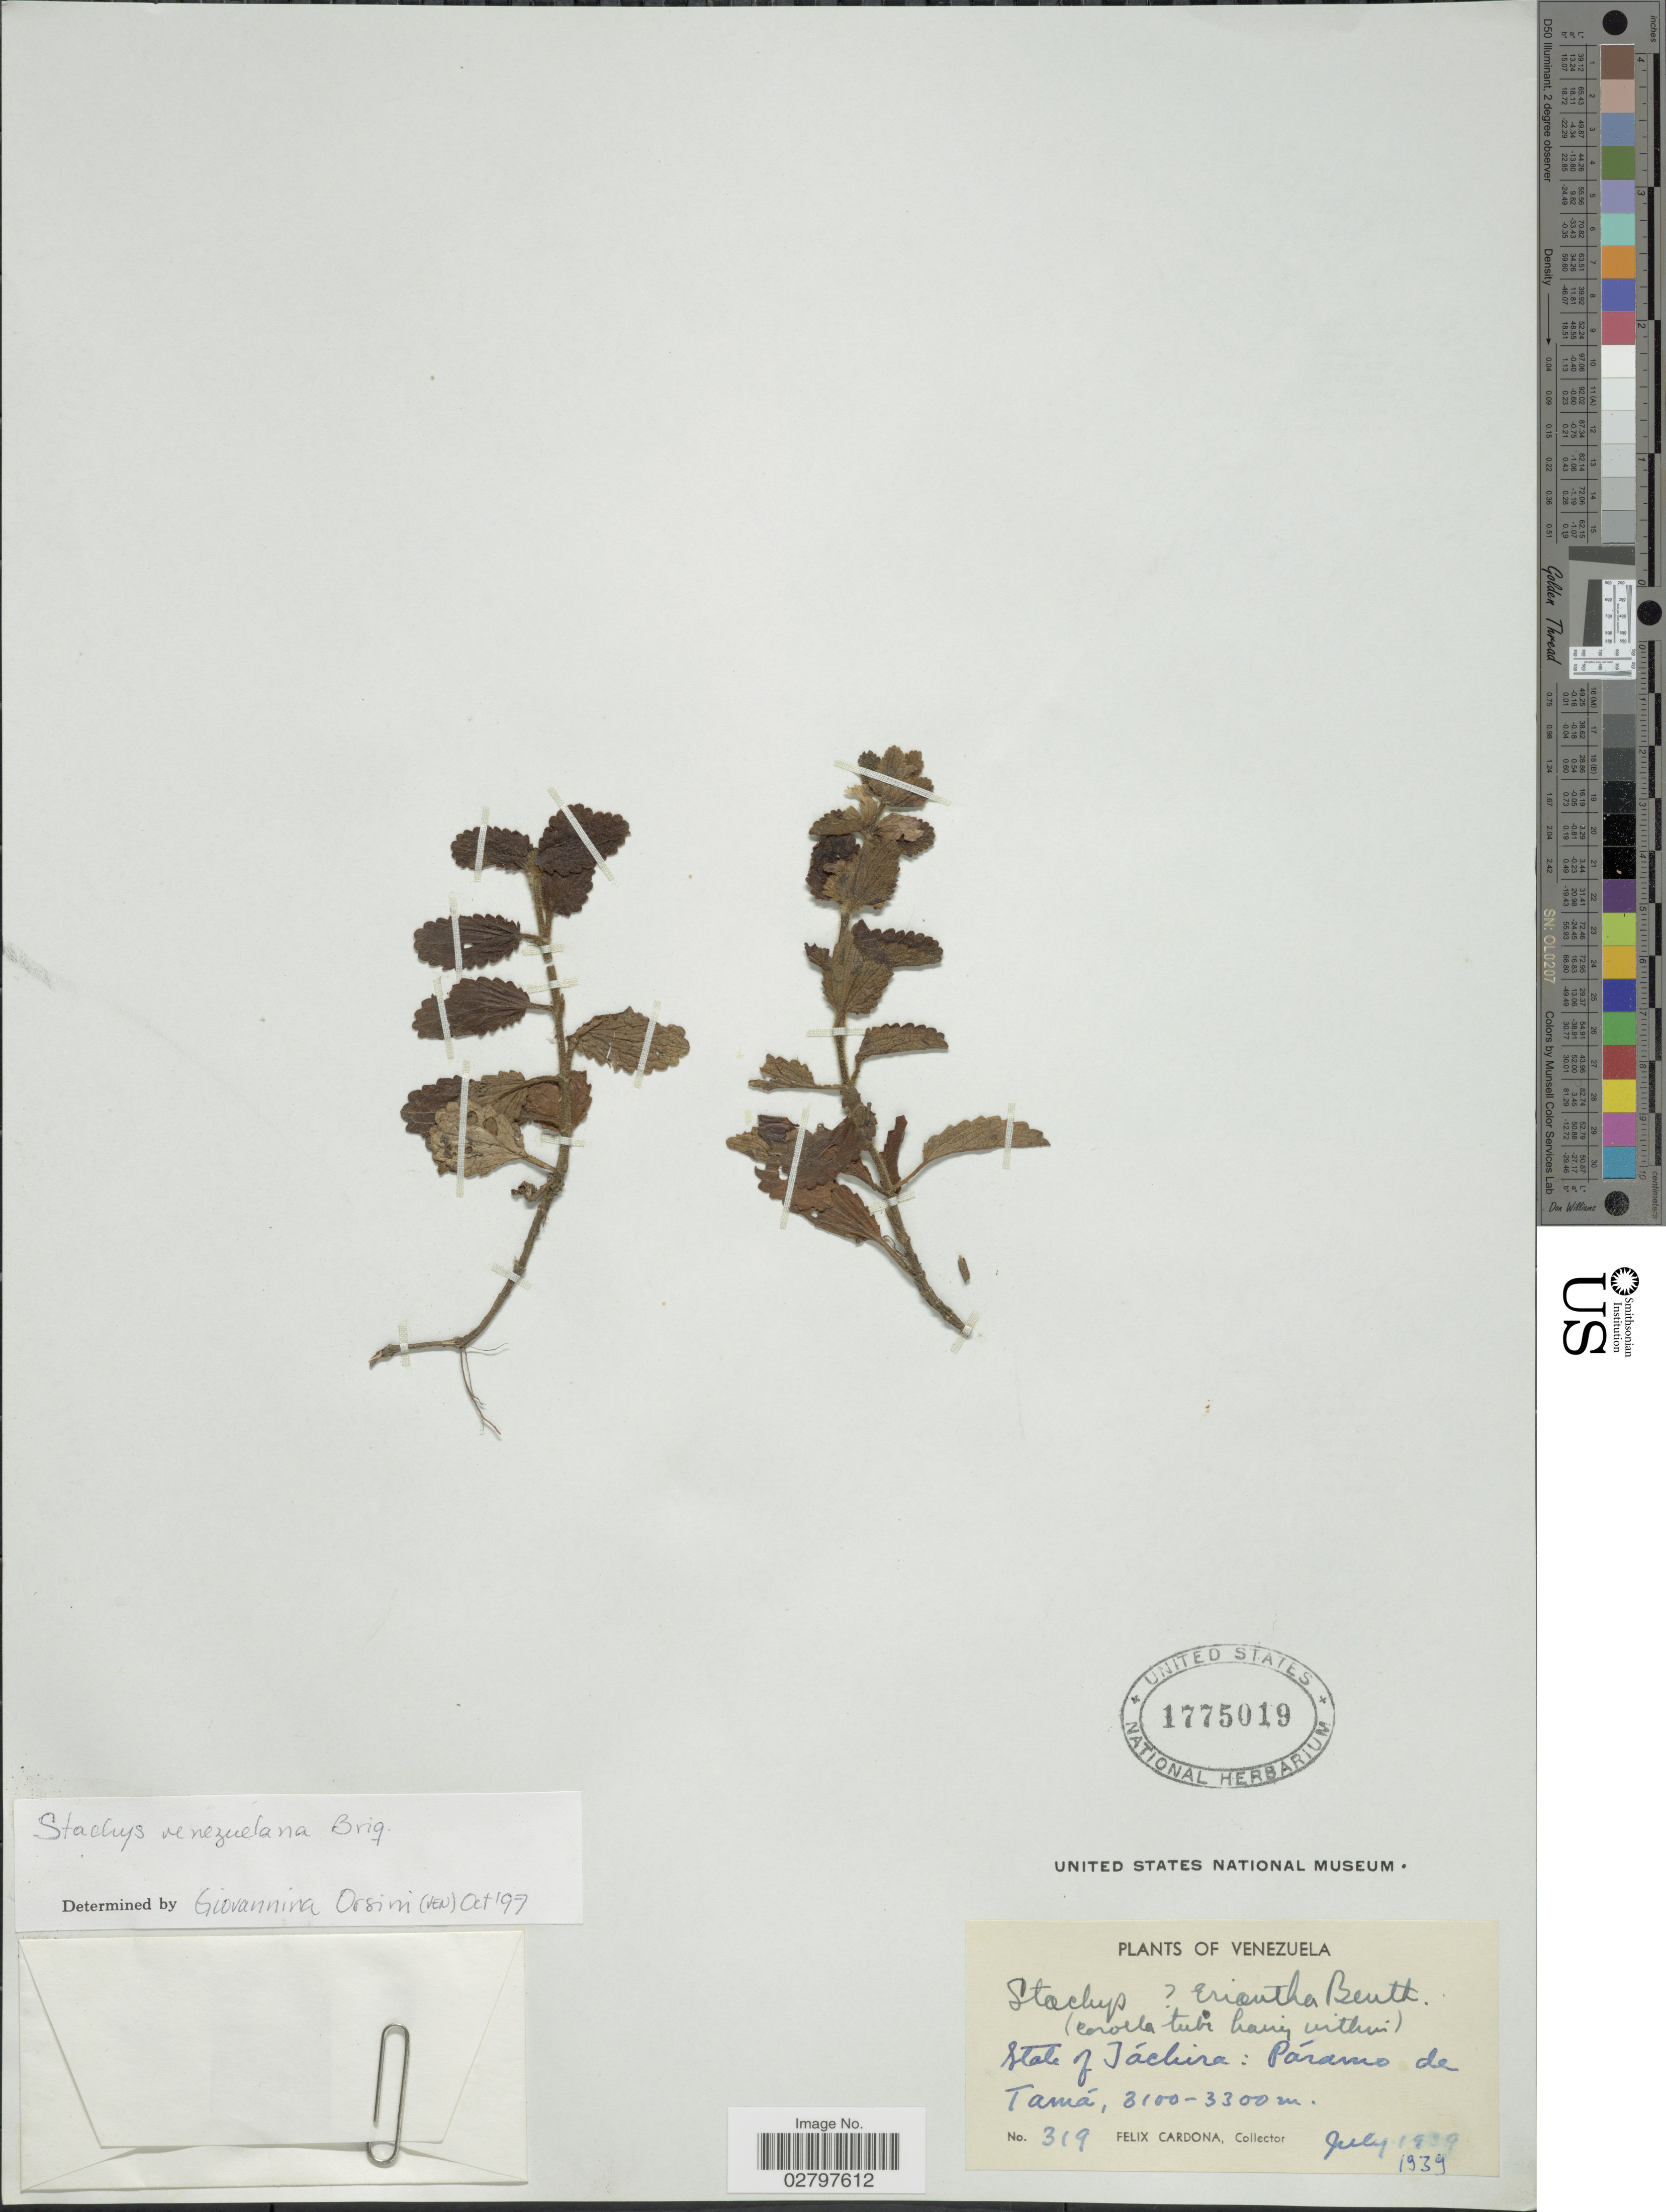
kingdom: Plantae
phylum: Tracheophyta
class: Magnoliopsida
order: Lamiales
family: Lamiaceae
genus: Stachys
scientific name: Stachys venezuelana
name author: Briq.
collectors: F. Cardona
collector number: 319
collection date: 1939-07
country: Venezuela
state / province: Tachira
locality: State of Táchira: Páramo de Tamá.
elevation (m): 3100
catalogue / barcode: US 1775019